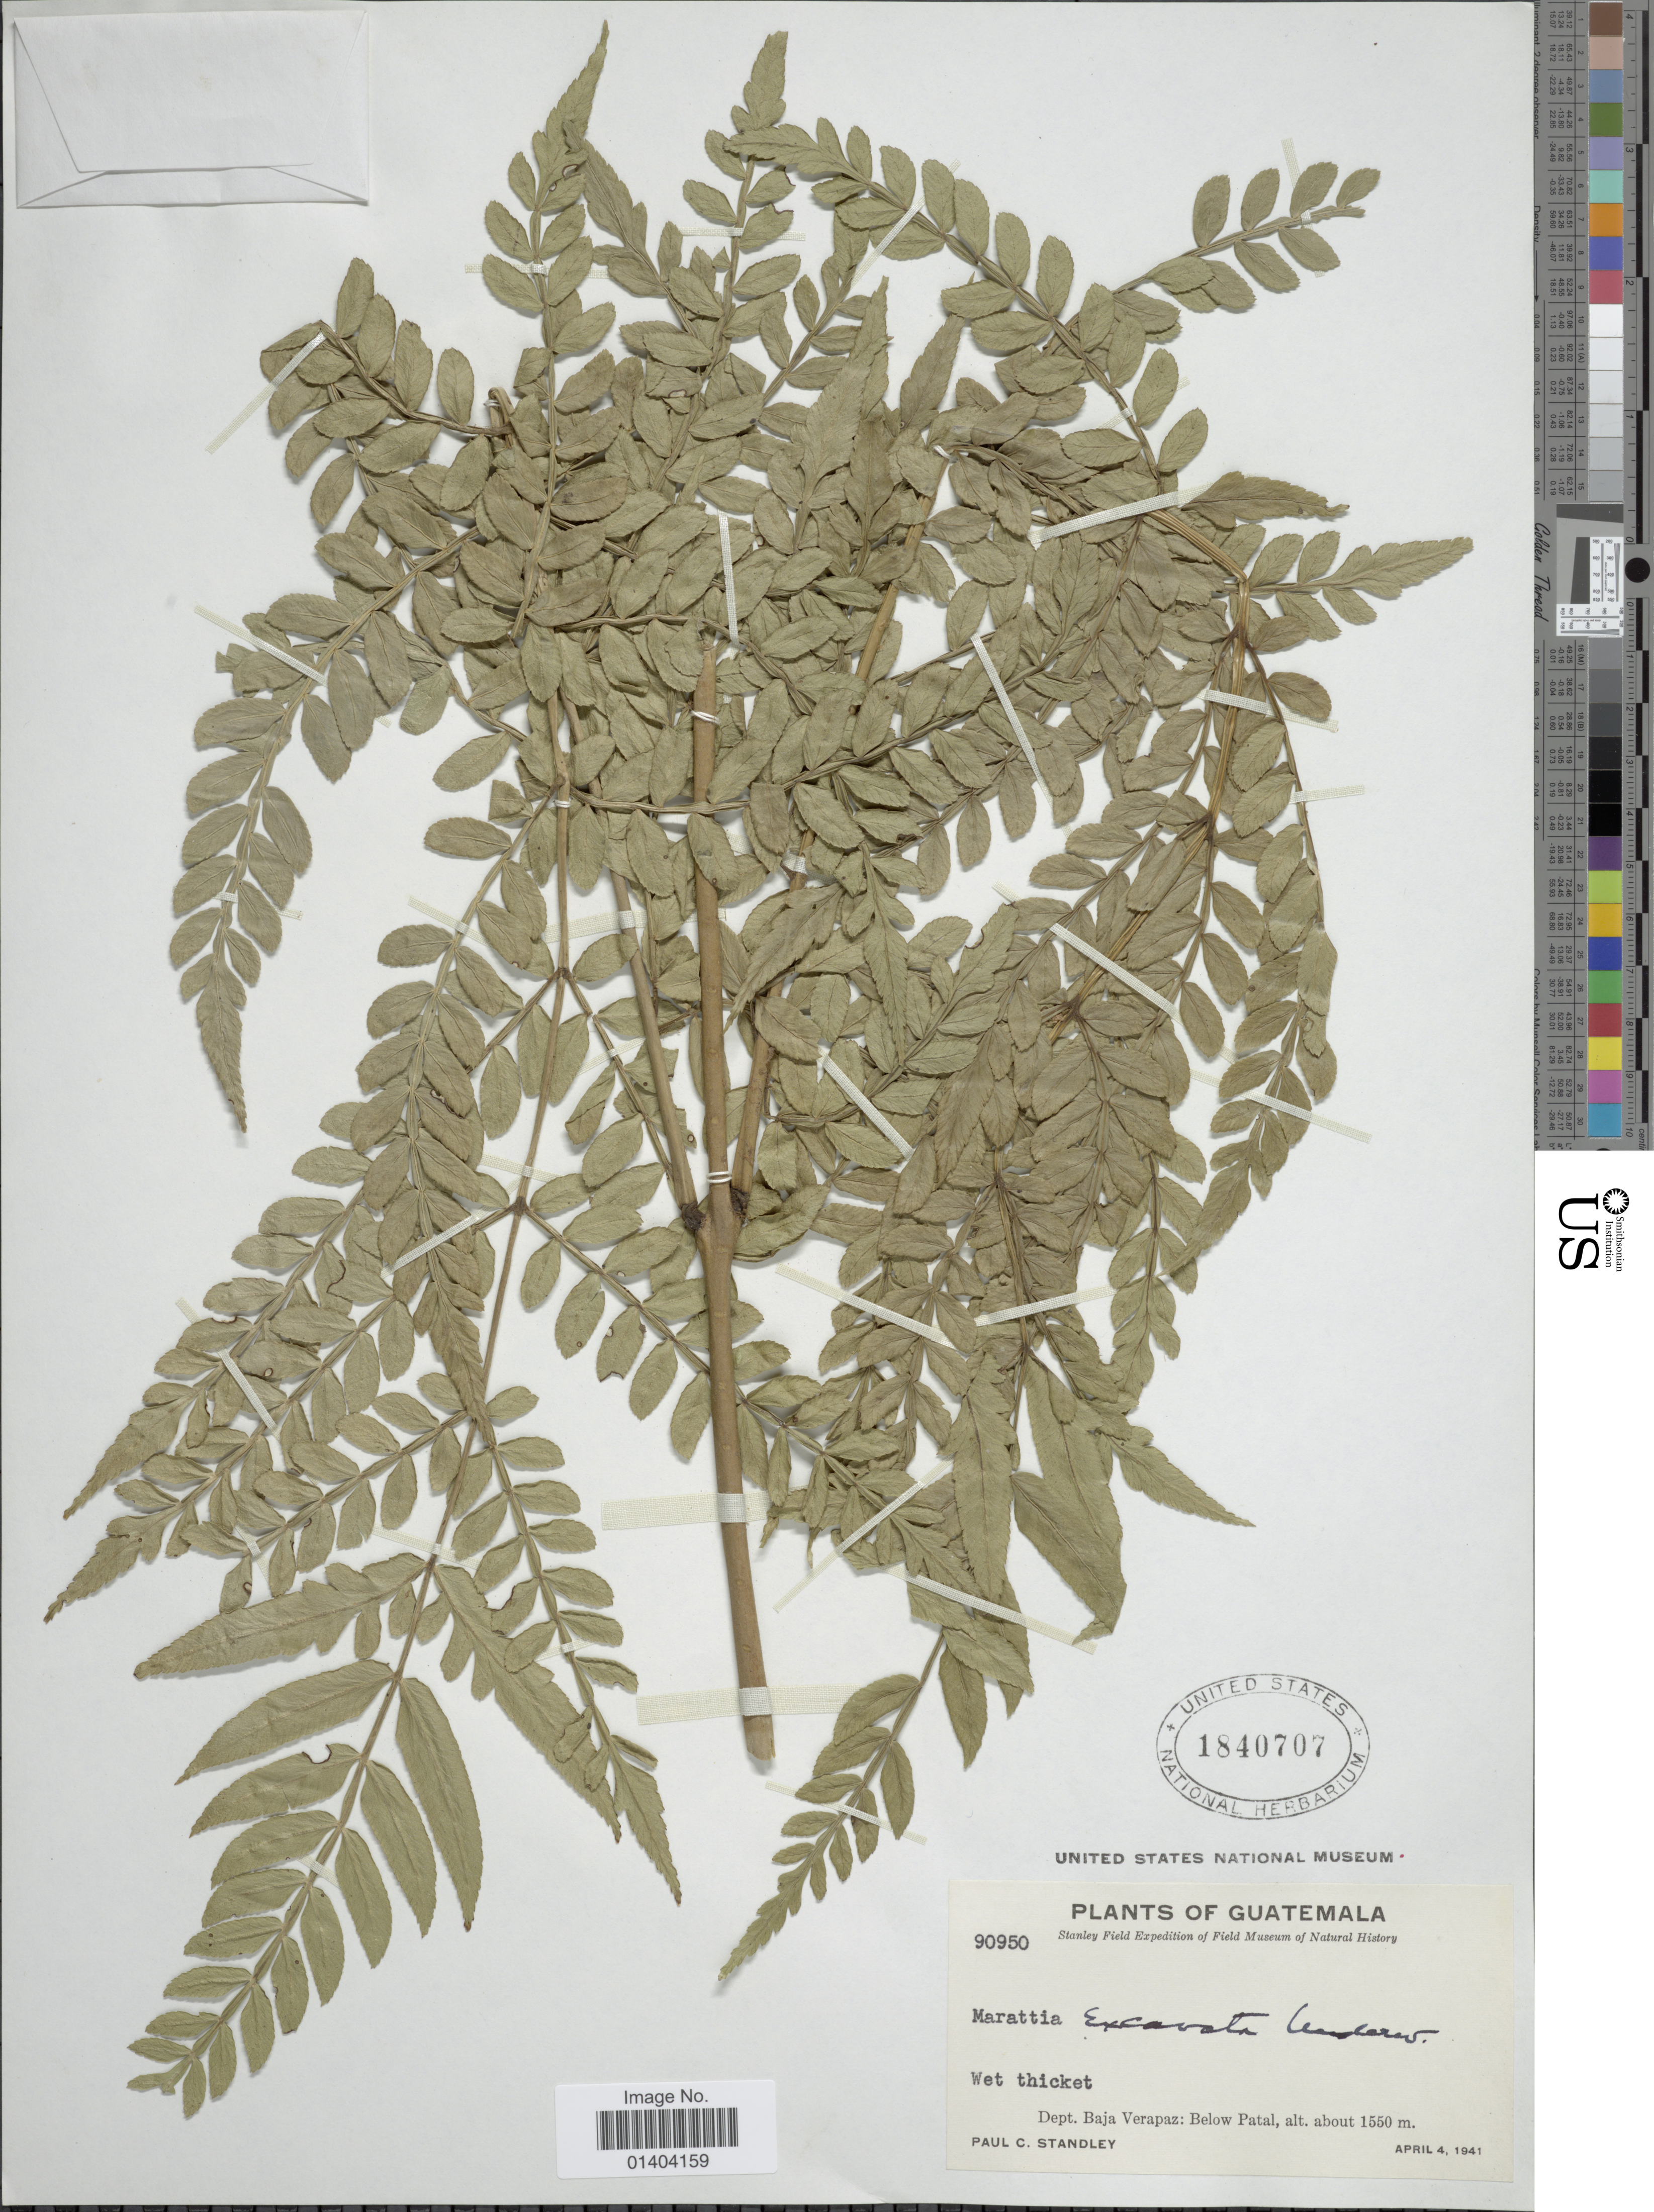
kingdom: Plantae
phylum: Tracheophyta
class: Polypodiopsida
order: Marattiales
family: Marattiaceae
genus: Marattia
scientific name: Marattia excavata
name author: Underw.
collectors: P. C. Standley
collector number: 90950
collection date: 1941-04-04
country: Guatemala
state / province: Baja Verapaz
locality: Dept. Baja Verpaz: below Patal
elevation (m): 1550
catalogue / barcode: US 1840707